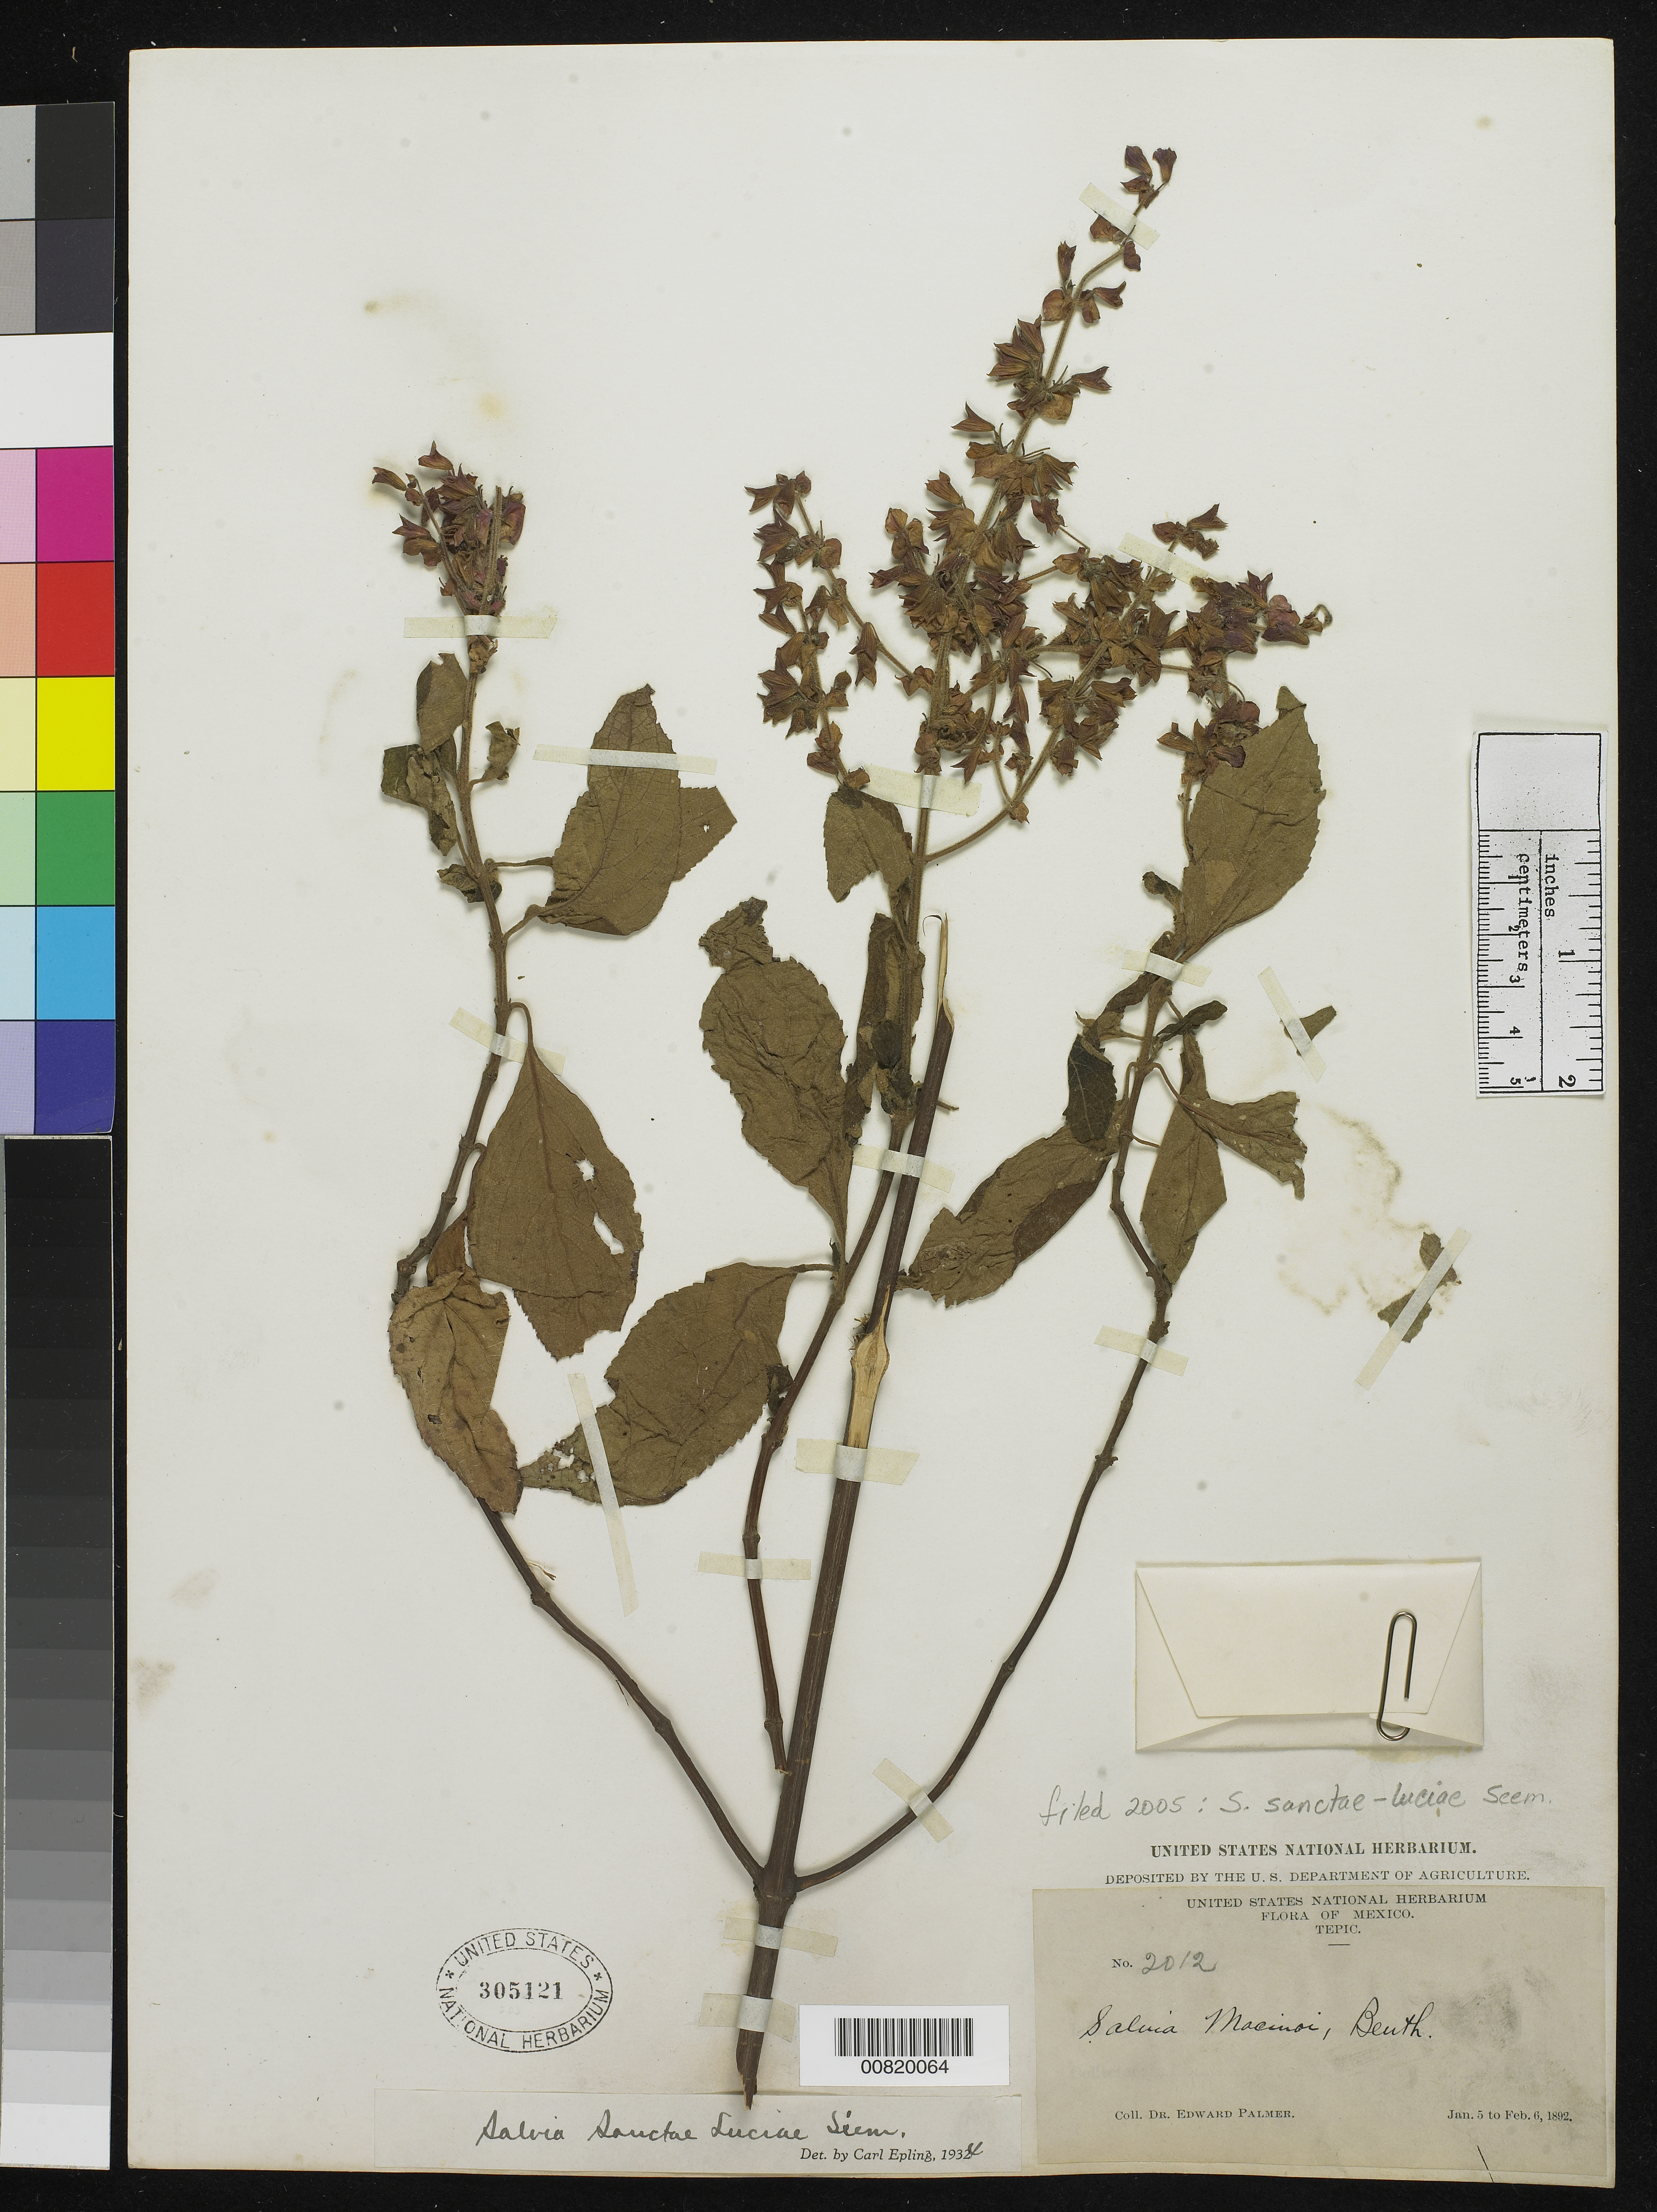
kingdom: Plantae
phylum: Tracheophyta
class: Magnoliopsida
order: Lamiales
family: Lamiaceae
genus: Salvia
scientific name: Salvia sanctae-luciae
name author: Seem.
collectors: E. Palmer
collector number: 2012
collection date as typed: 05 Jan 1892 to 06 Feb 1892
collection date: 1892-01-05/1892-02-06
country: Mexico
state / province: Nayarit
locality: Tepic, Nayarit.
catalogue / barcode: US 305121